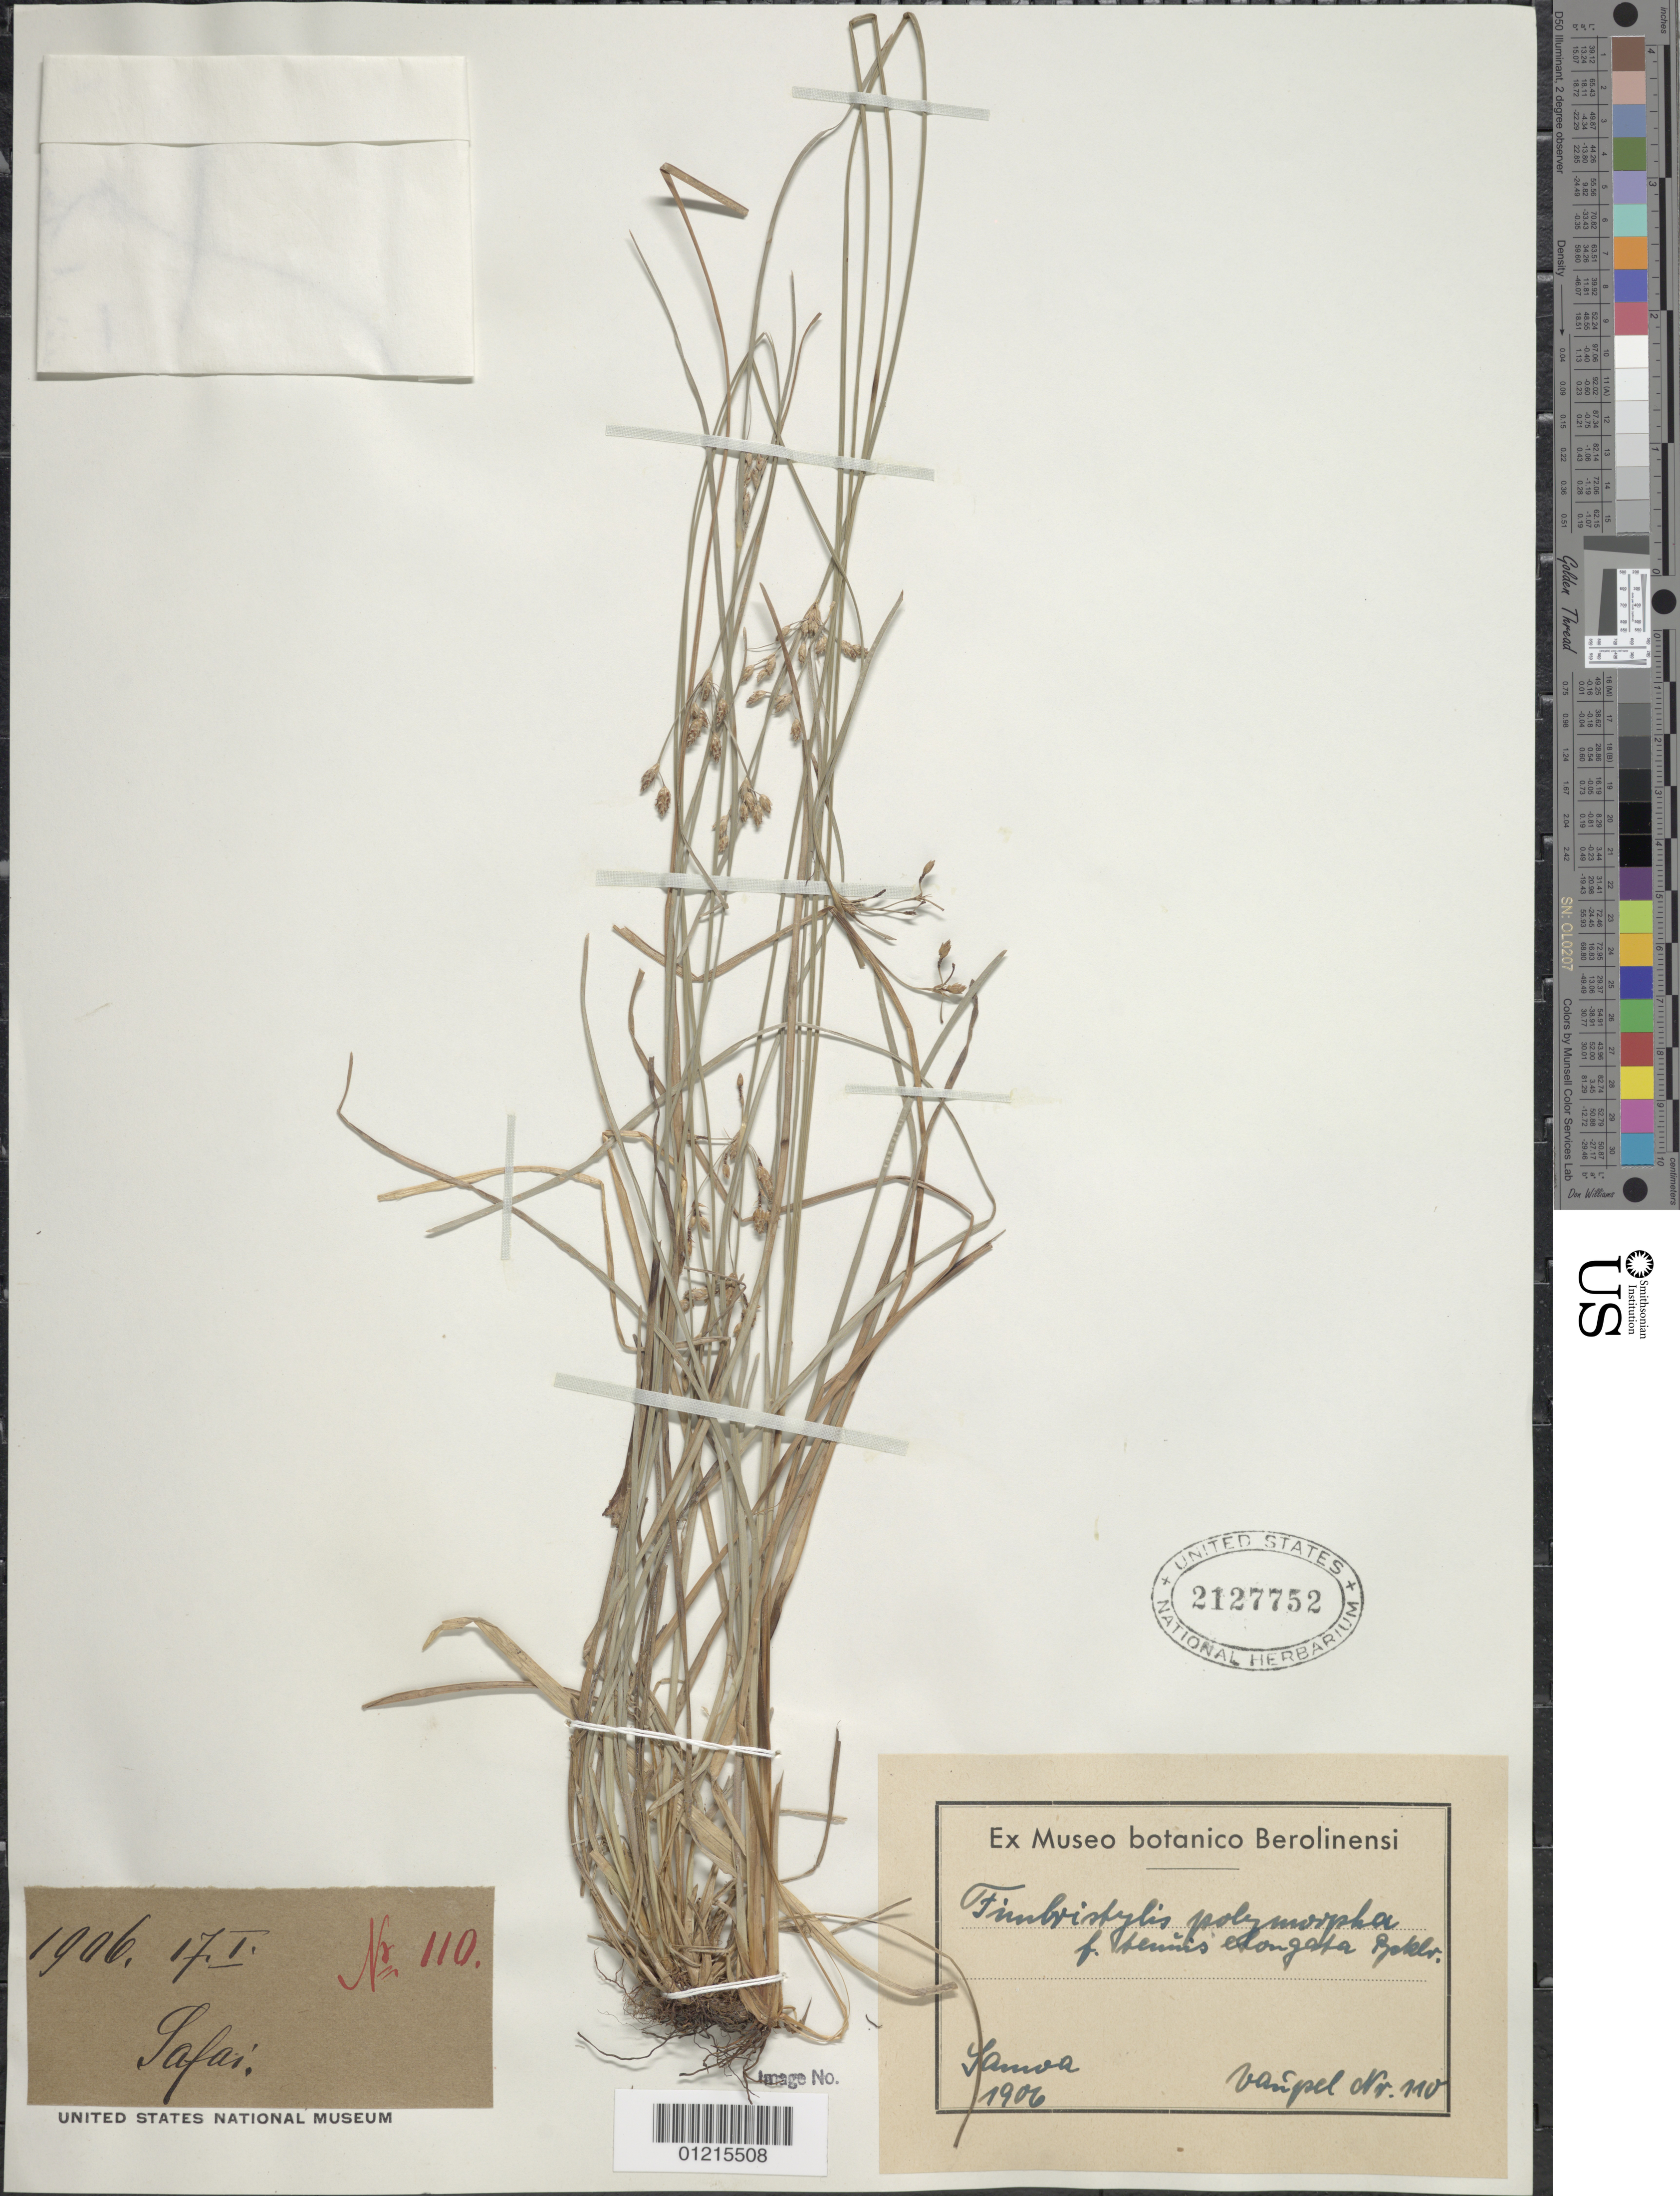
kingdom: Plantae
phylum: Tracheophyta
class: Liliopsida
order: Poales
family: Cyperaceae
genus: Fimbristylis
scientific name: Fimbristylis dichotoma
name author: (L.) Vahl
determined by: Strong, Mark T., (BOT), Smithsonian Institution - National Museum of Natural History (UNITED STATES)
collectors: F. Vaupel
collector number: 770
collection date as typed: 08 Jan 1906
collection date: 1906-01-08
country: Samoa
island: Savai'i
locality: Safai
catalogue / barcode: US 2127752